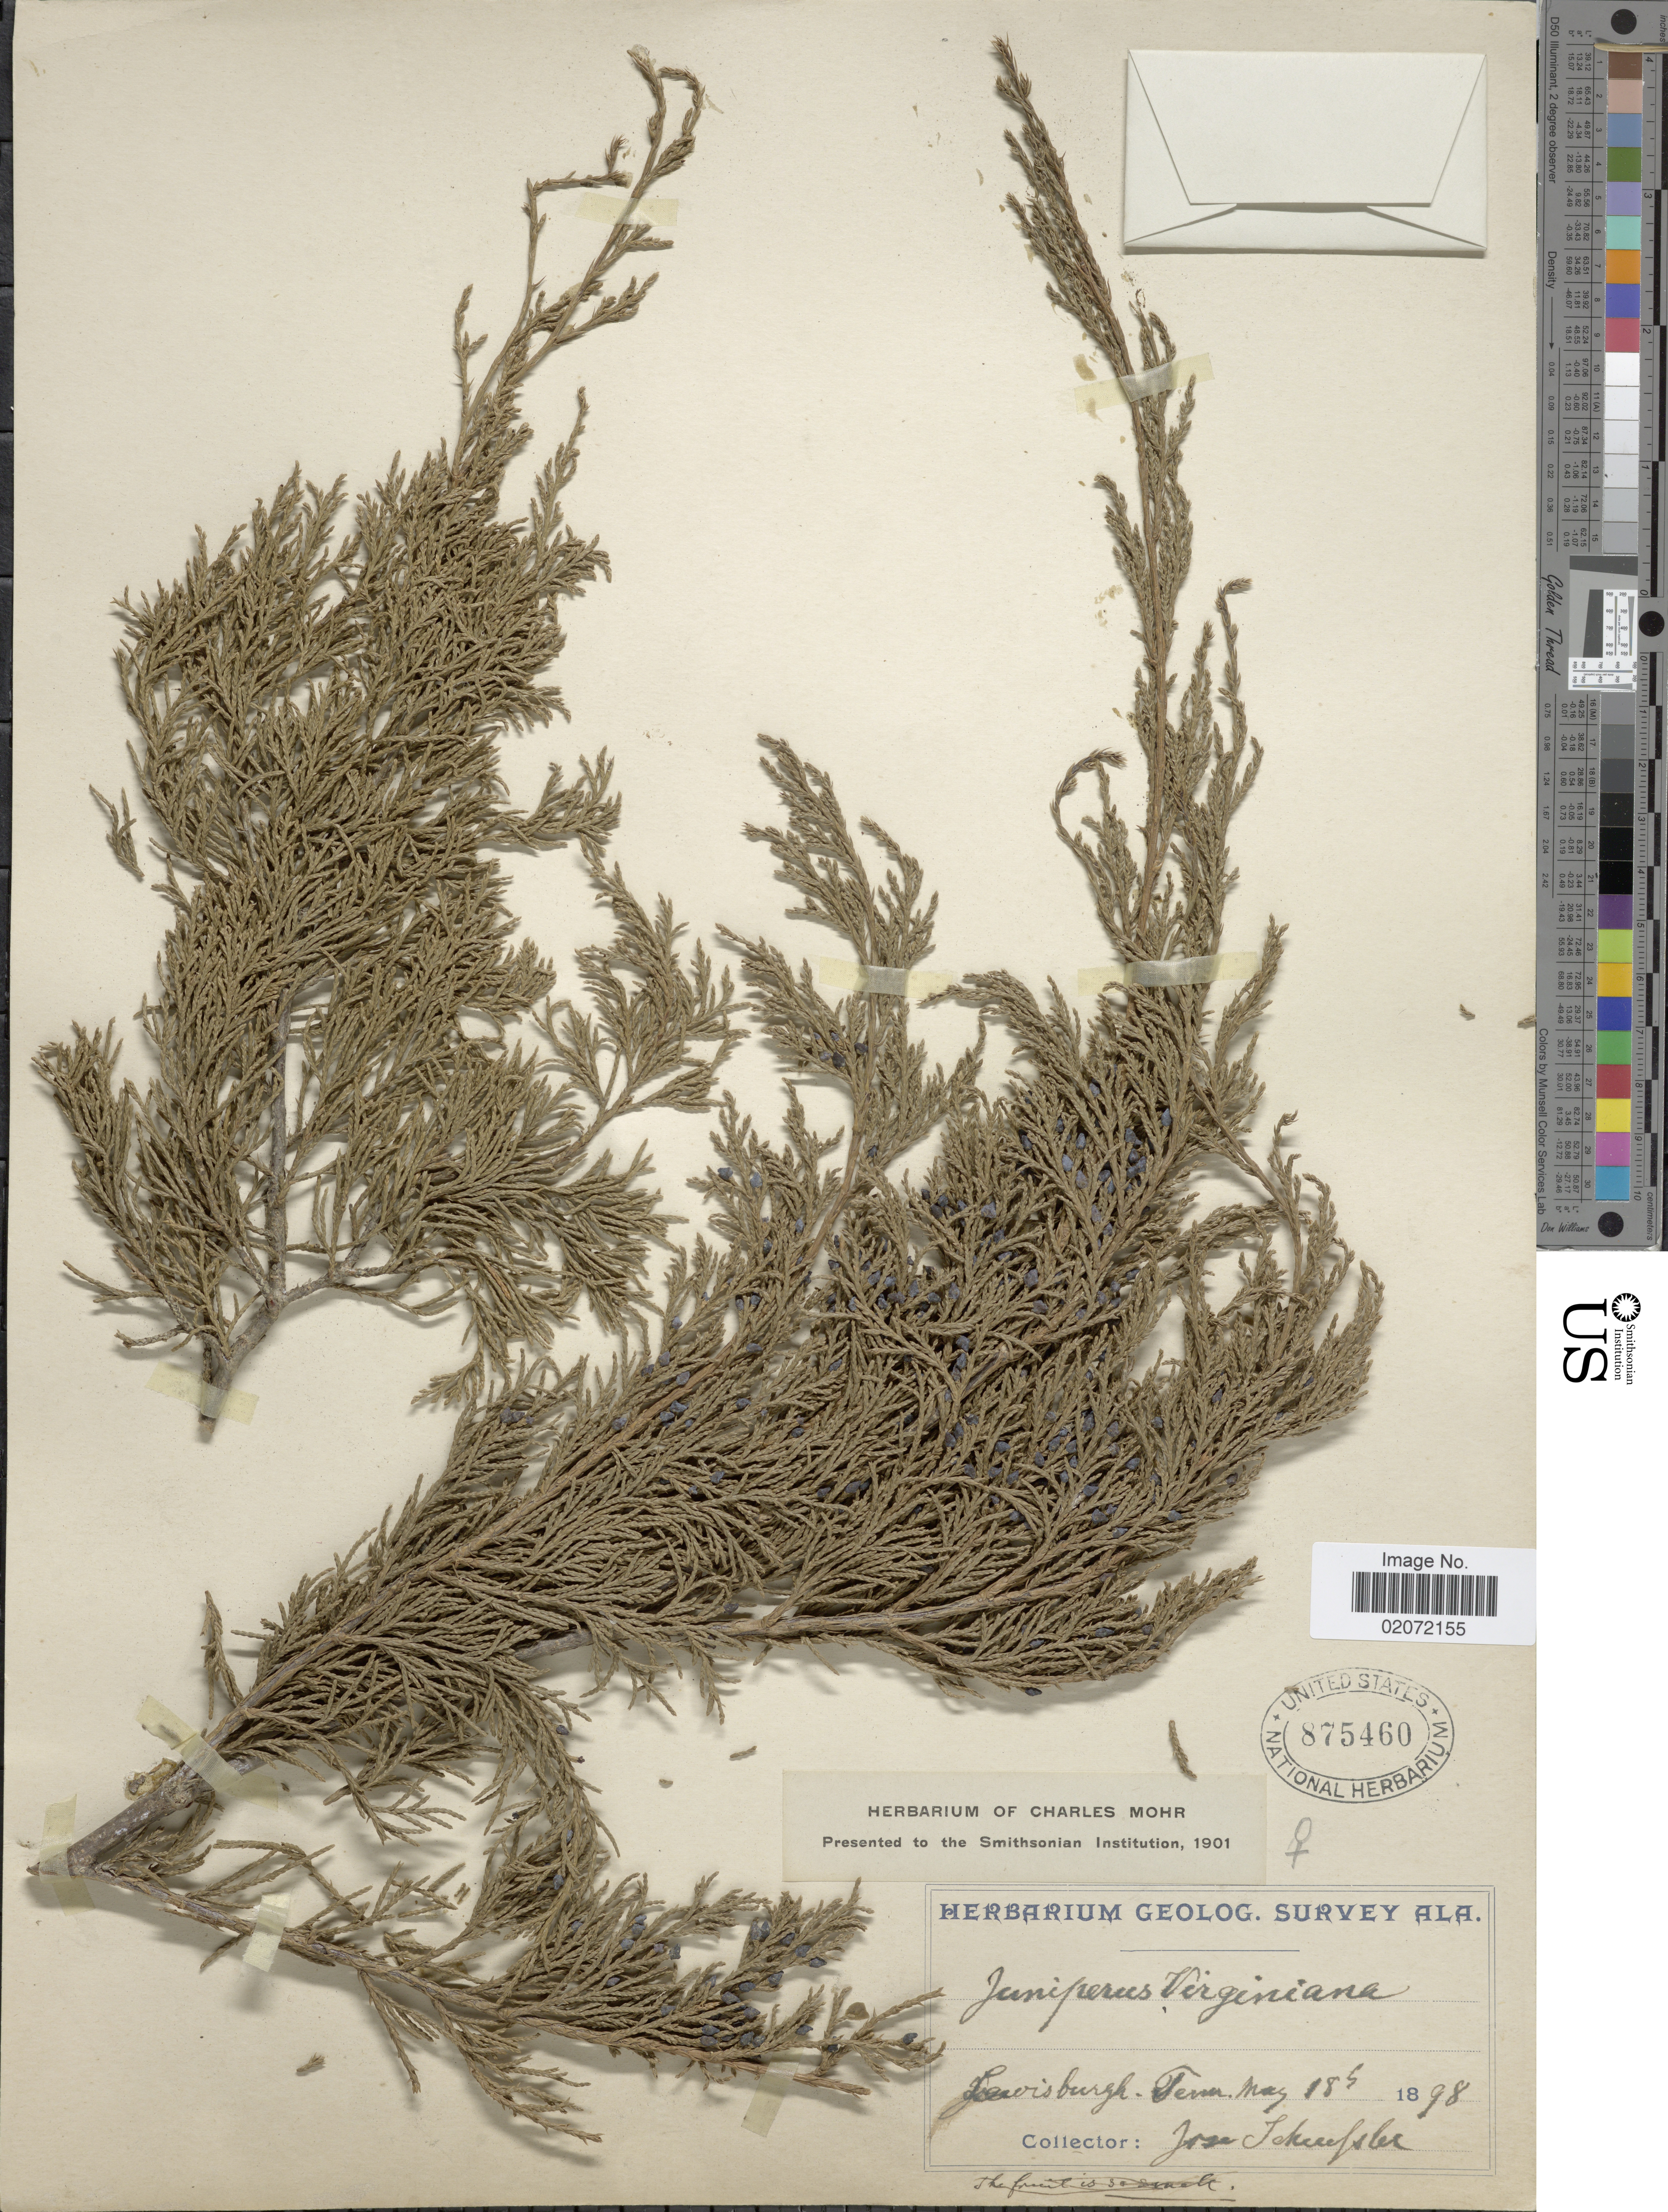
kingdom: Plantae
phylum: Tracheophyta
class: Pinopsida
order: Pinales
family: Cupressaceae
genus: Juniperus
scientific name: Juniperus virginiana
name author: L.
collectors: J. Schuessler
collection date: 1898-05-18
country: United States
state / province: Tennessee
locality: Lewisburgh- Tenn.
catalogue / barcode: US 875460